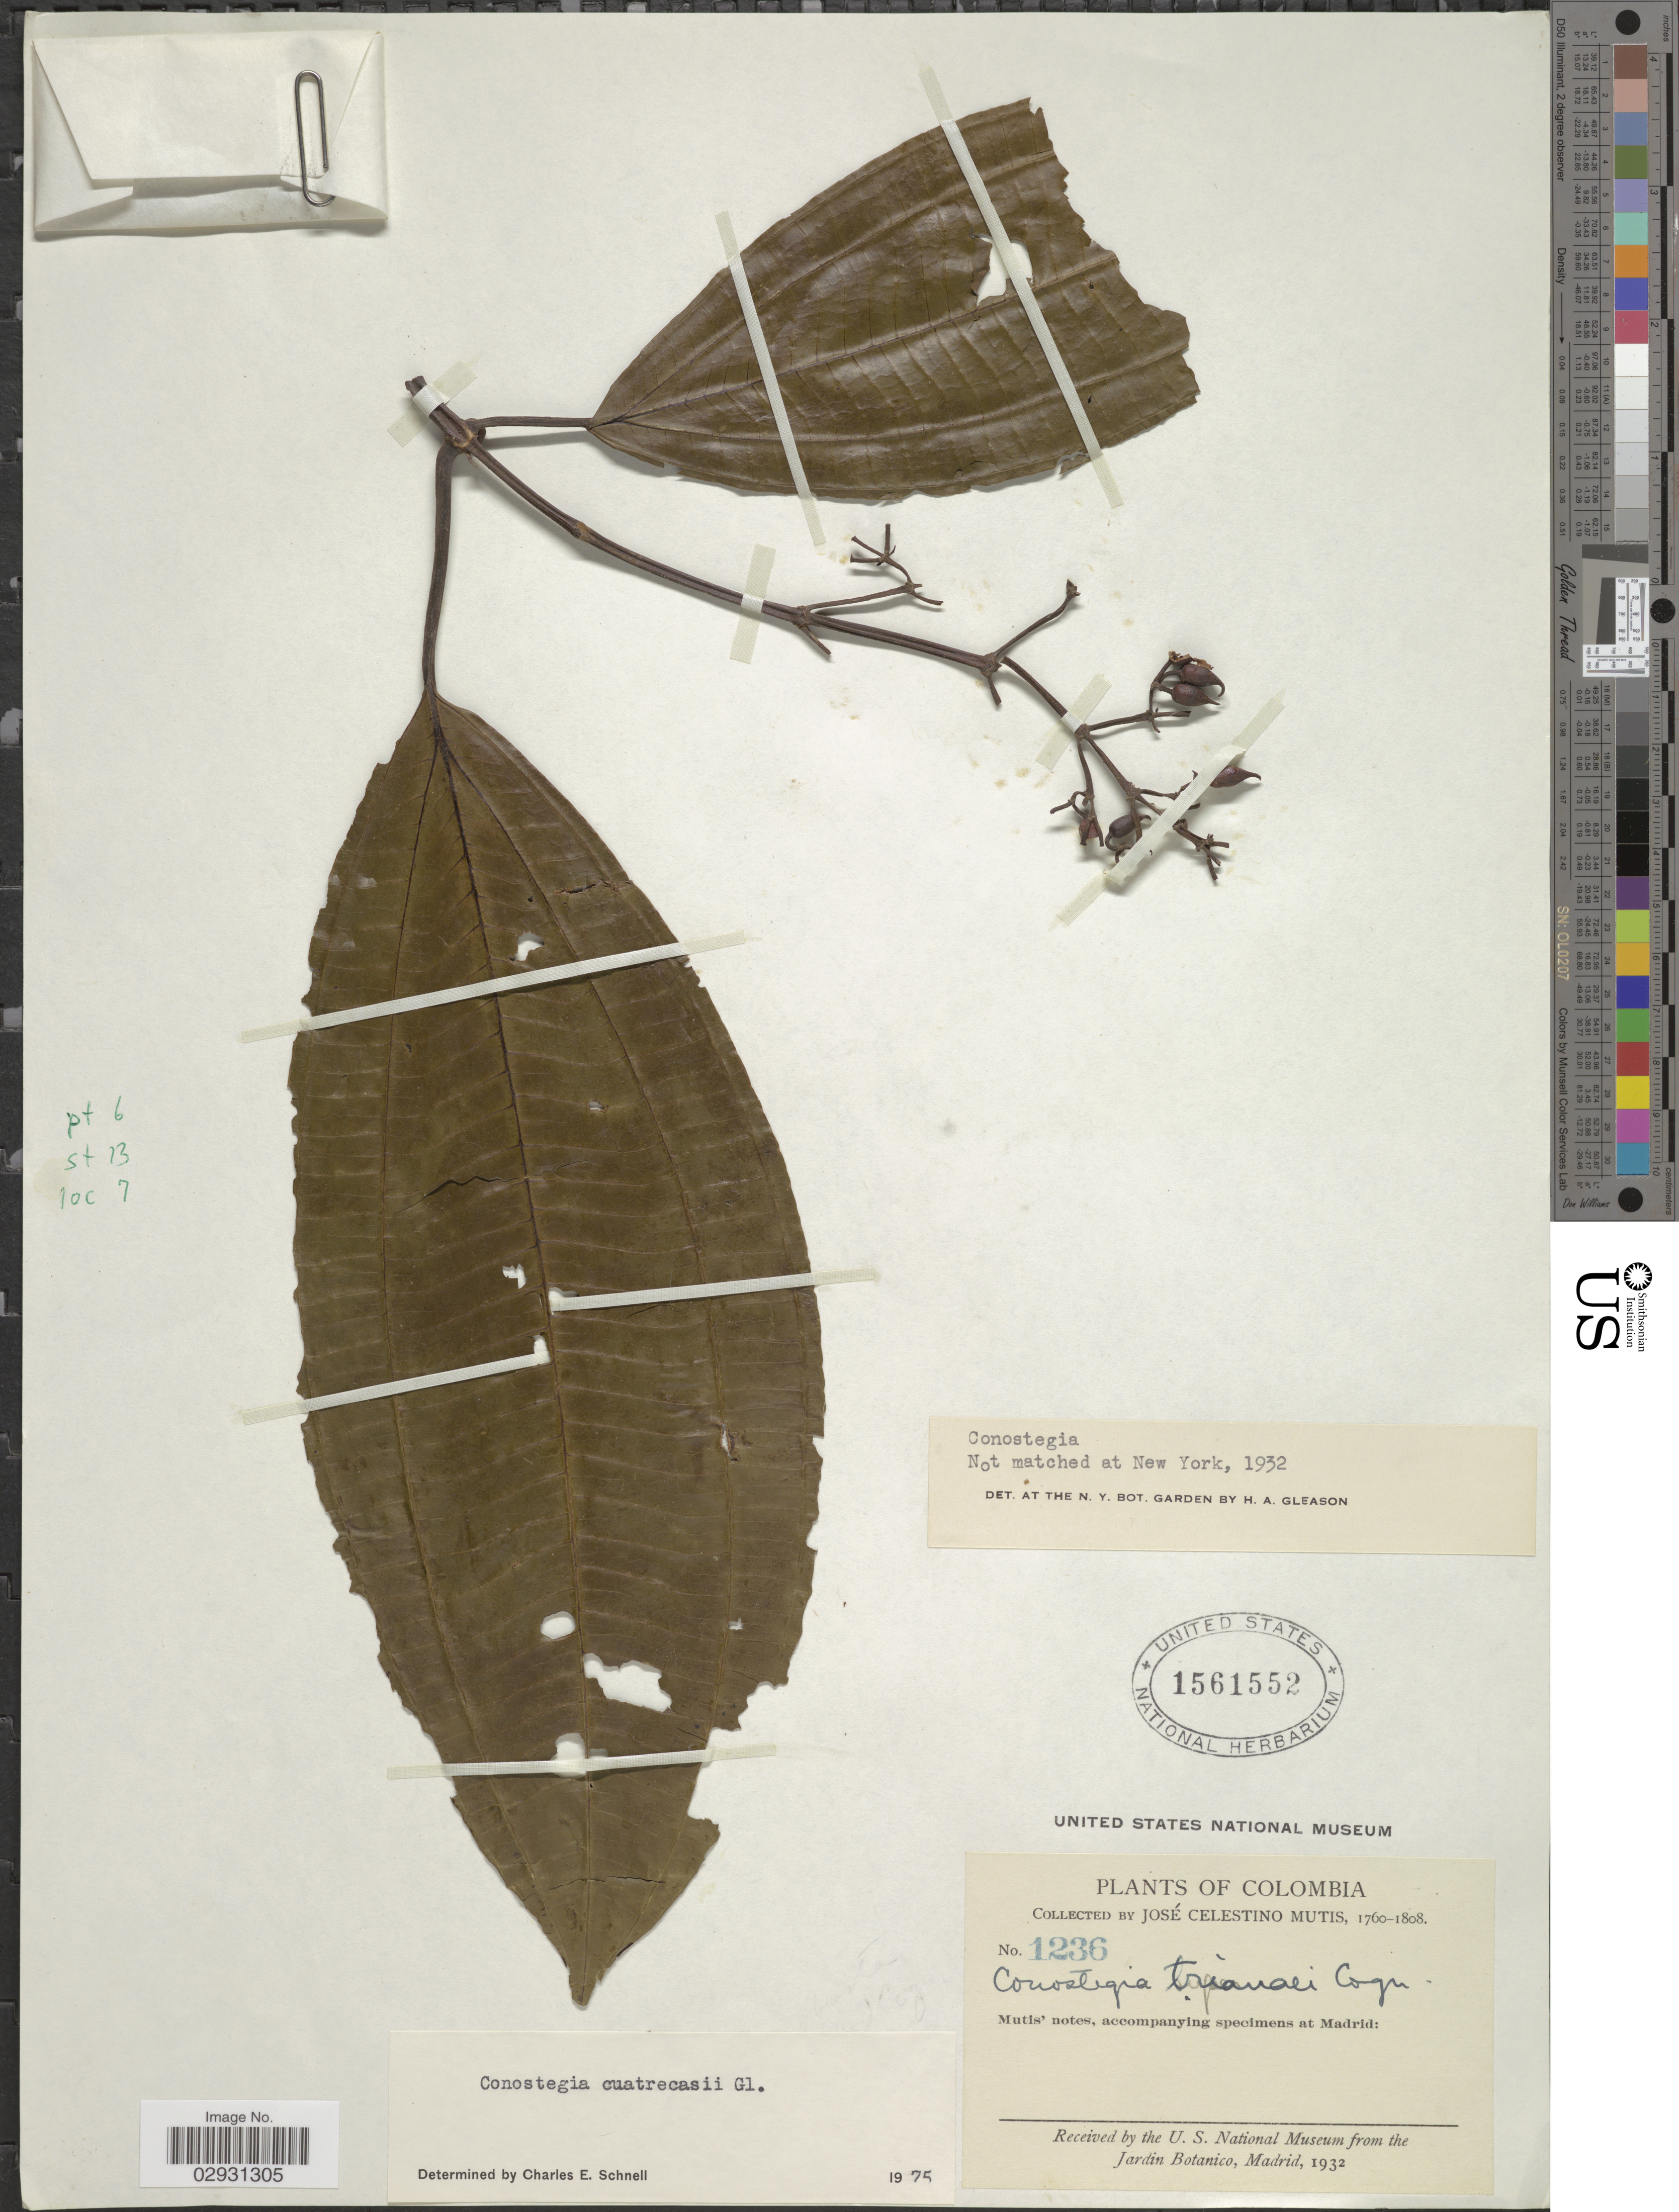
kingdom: Plantae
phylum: Tracheophyta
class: Magnoliopsida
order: Myrtales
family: Melastomataceae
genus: Conostegia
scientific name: Conostegia cuatrecasasii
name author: Gleason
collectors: J. C. B. Mutis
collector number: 1236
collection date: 1760/1808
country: Colombia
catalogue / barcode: US 1561552